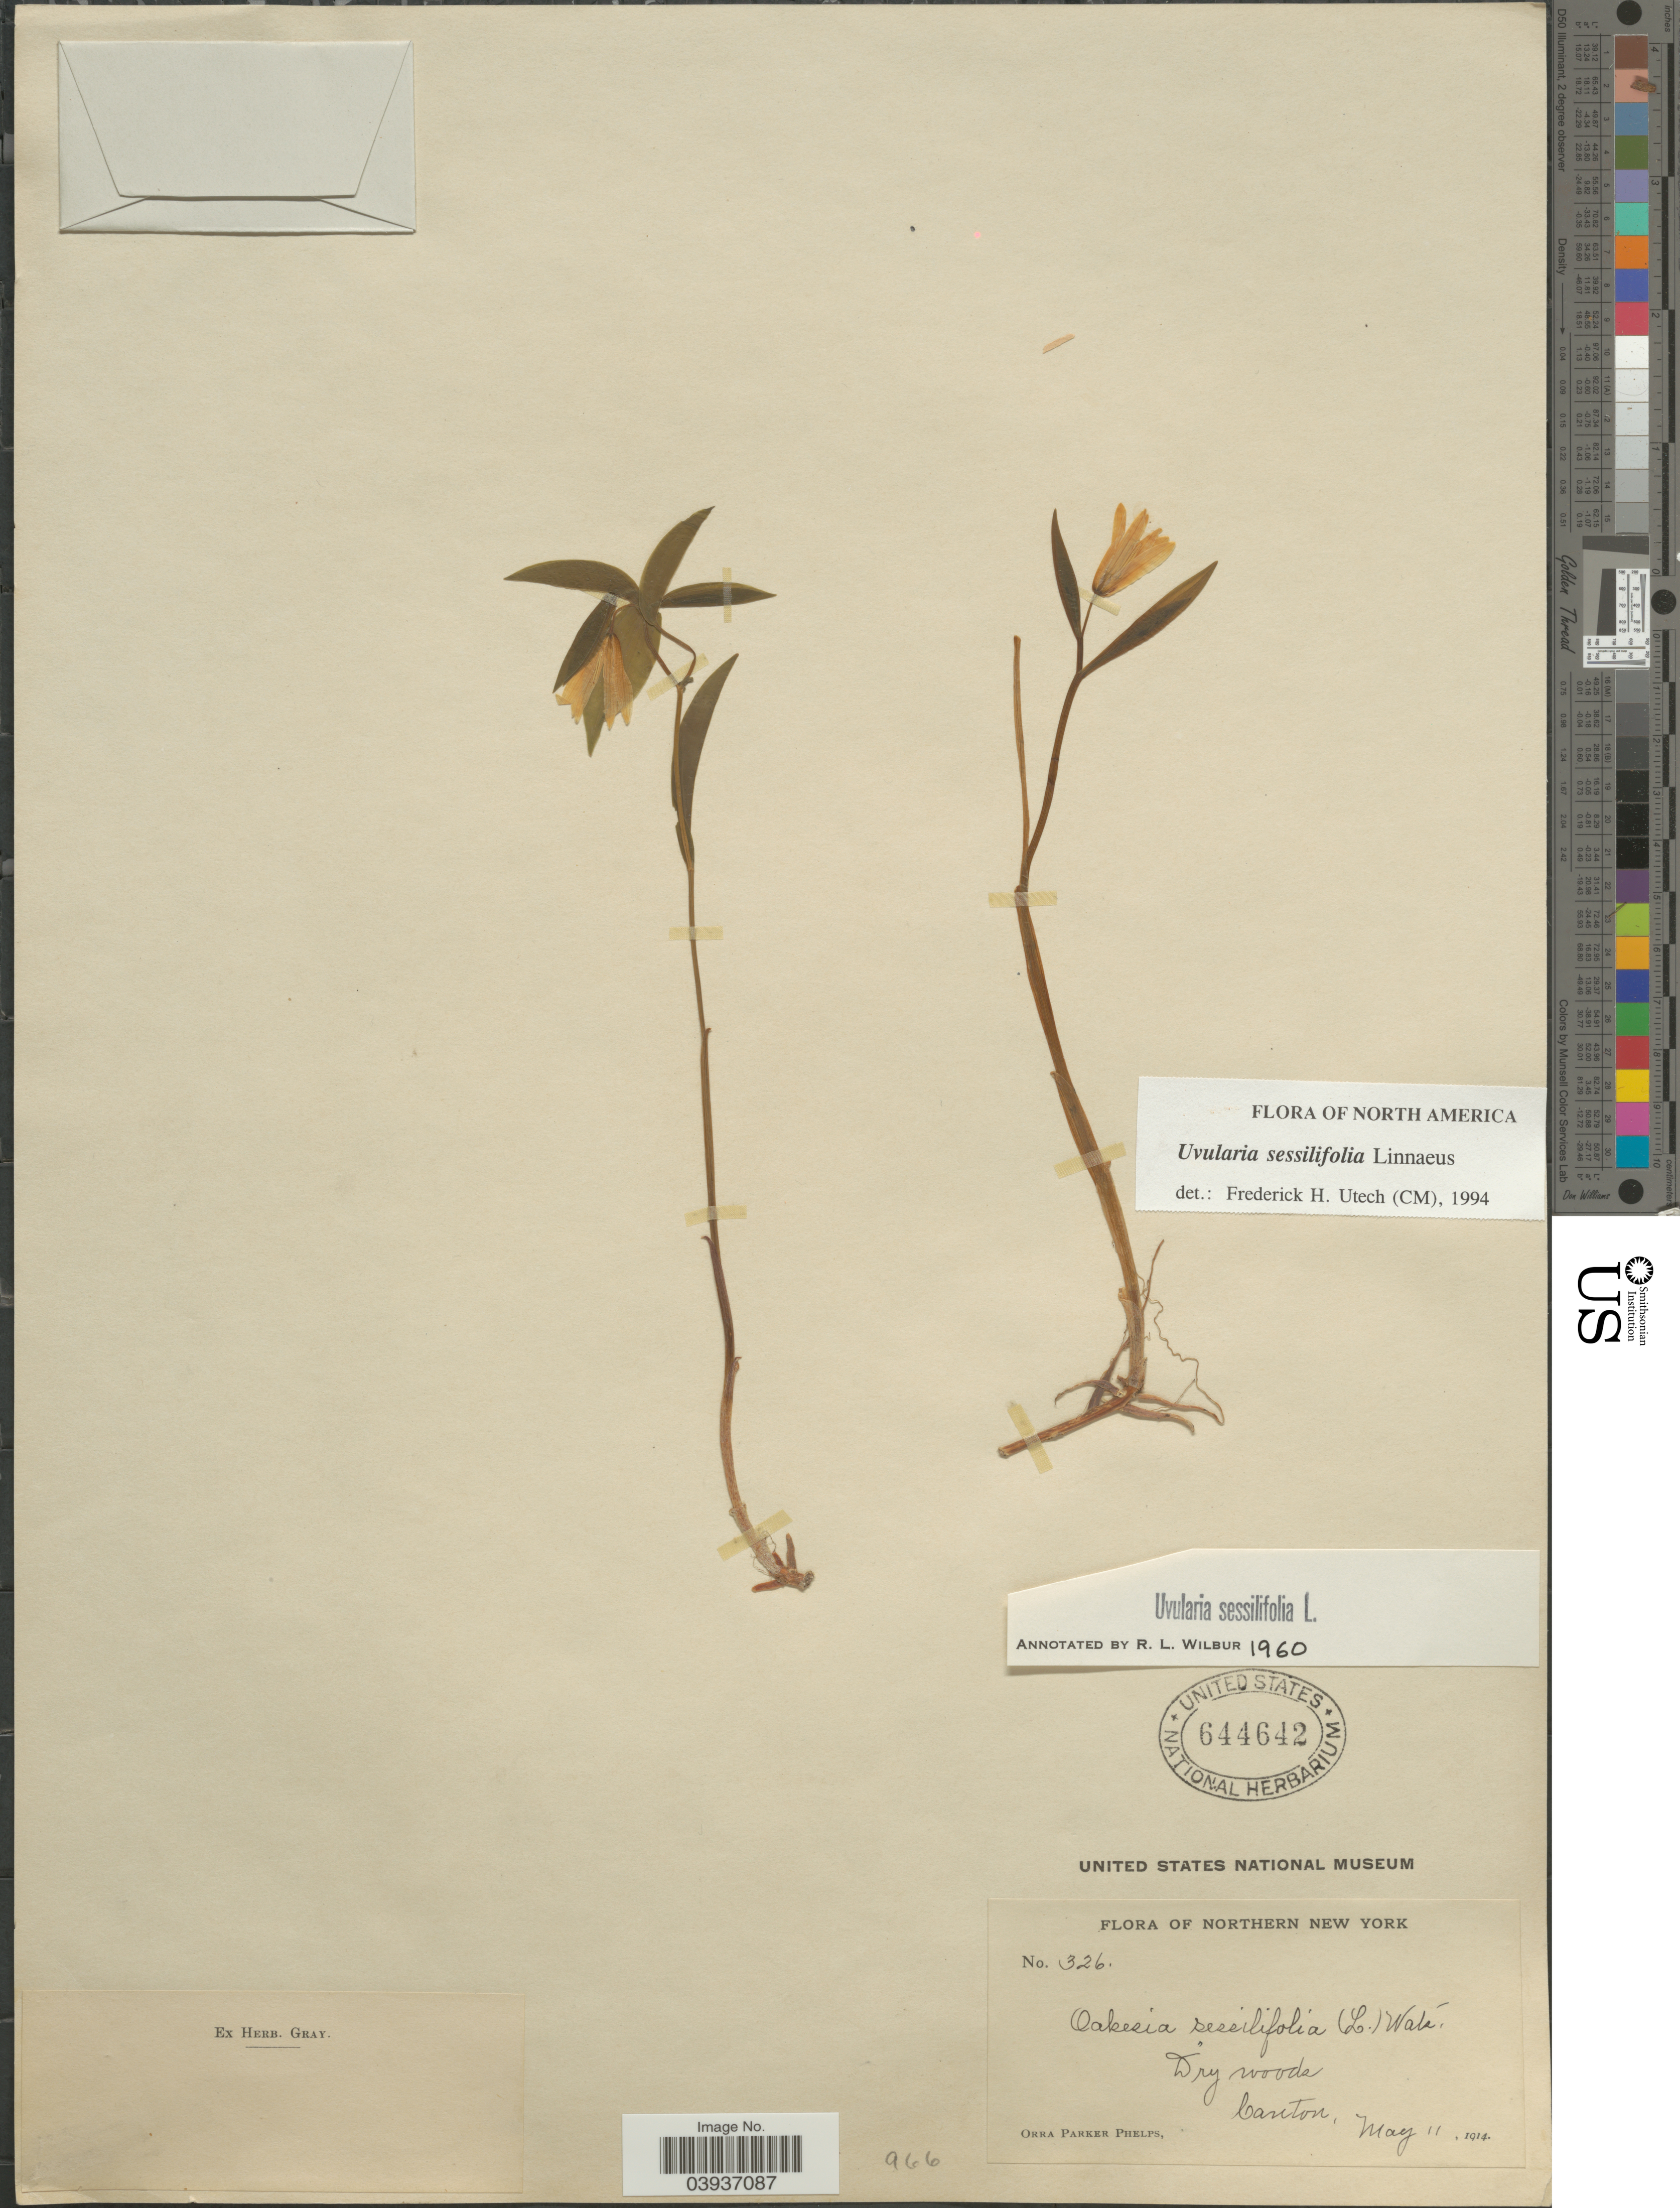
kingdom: Plantae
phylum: Tracheophyta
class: Liliopsida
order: Liliales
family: Colchicaceae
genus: Uvularia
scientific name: Uvularia sessilifolia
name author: L.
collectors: O. P. Phelps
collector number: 326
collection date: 1914-05-11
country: United States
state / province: New York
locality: Northern New York. Canton.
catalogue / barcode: US 644642